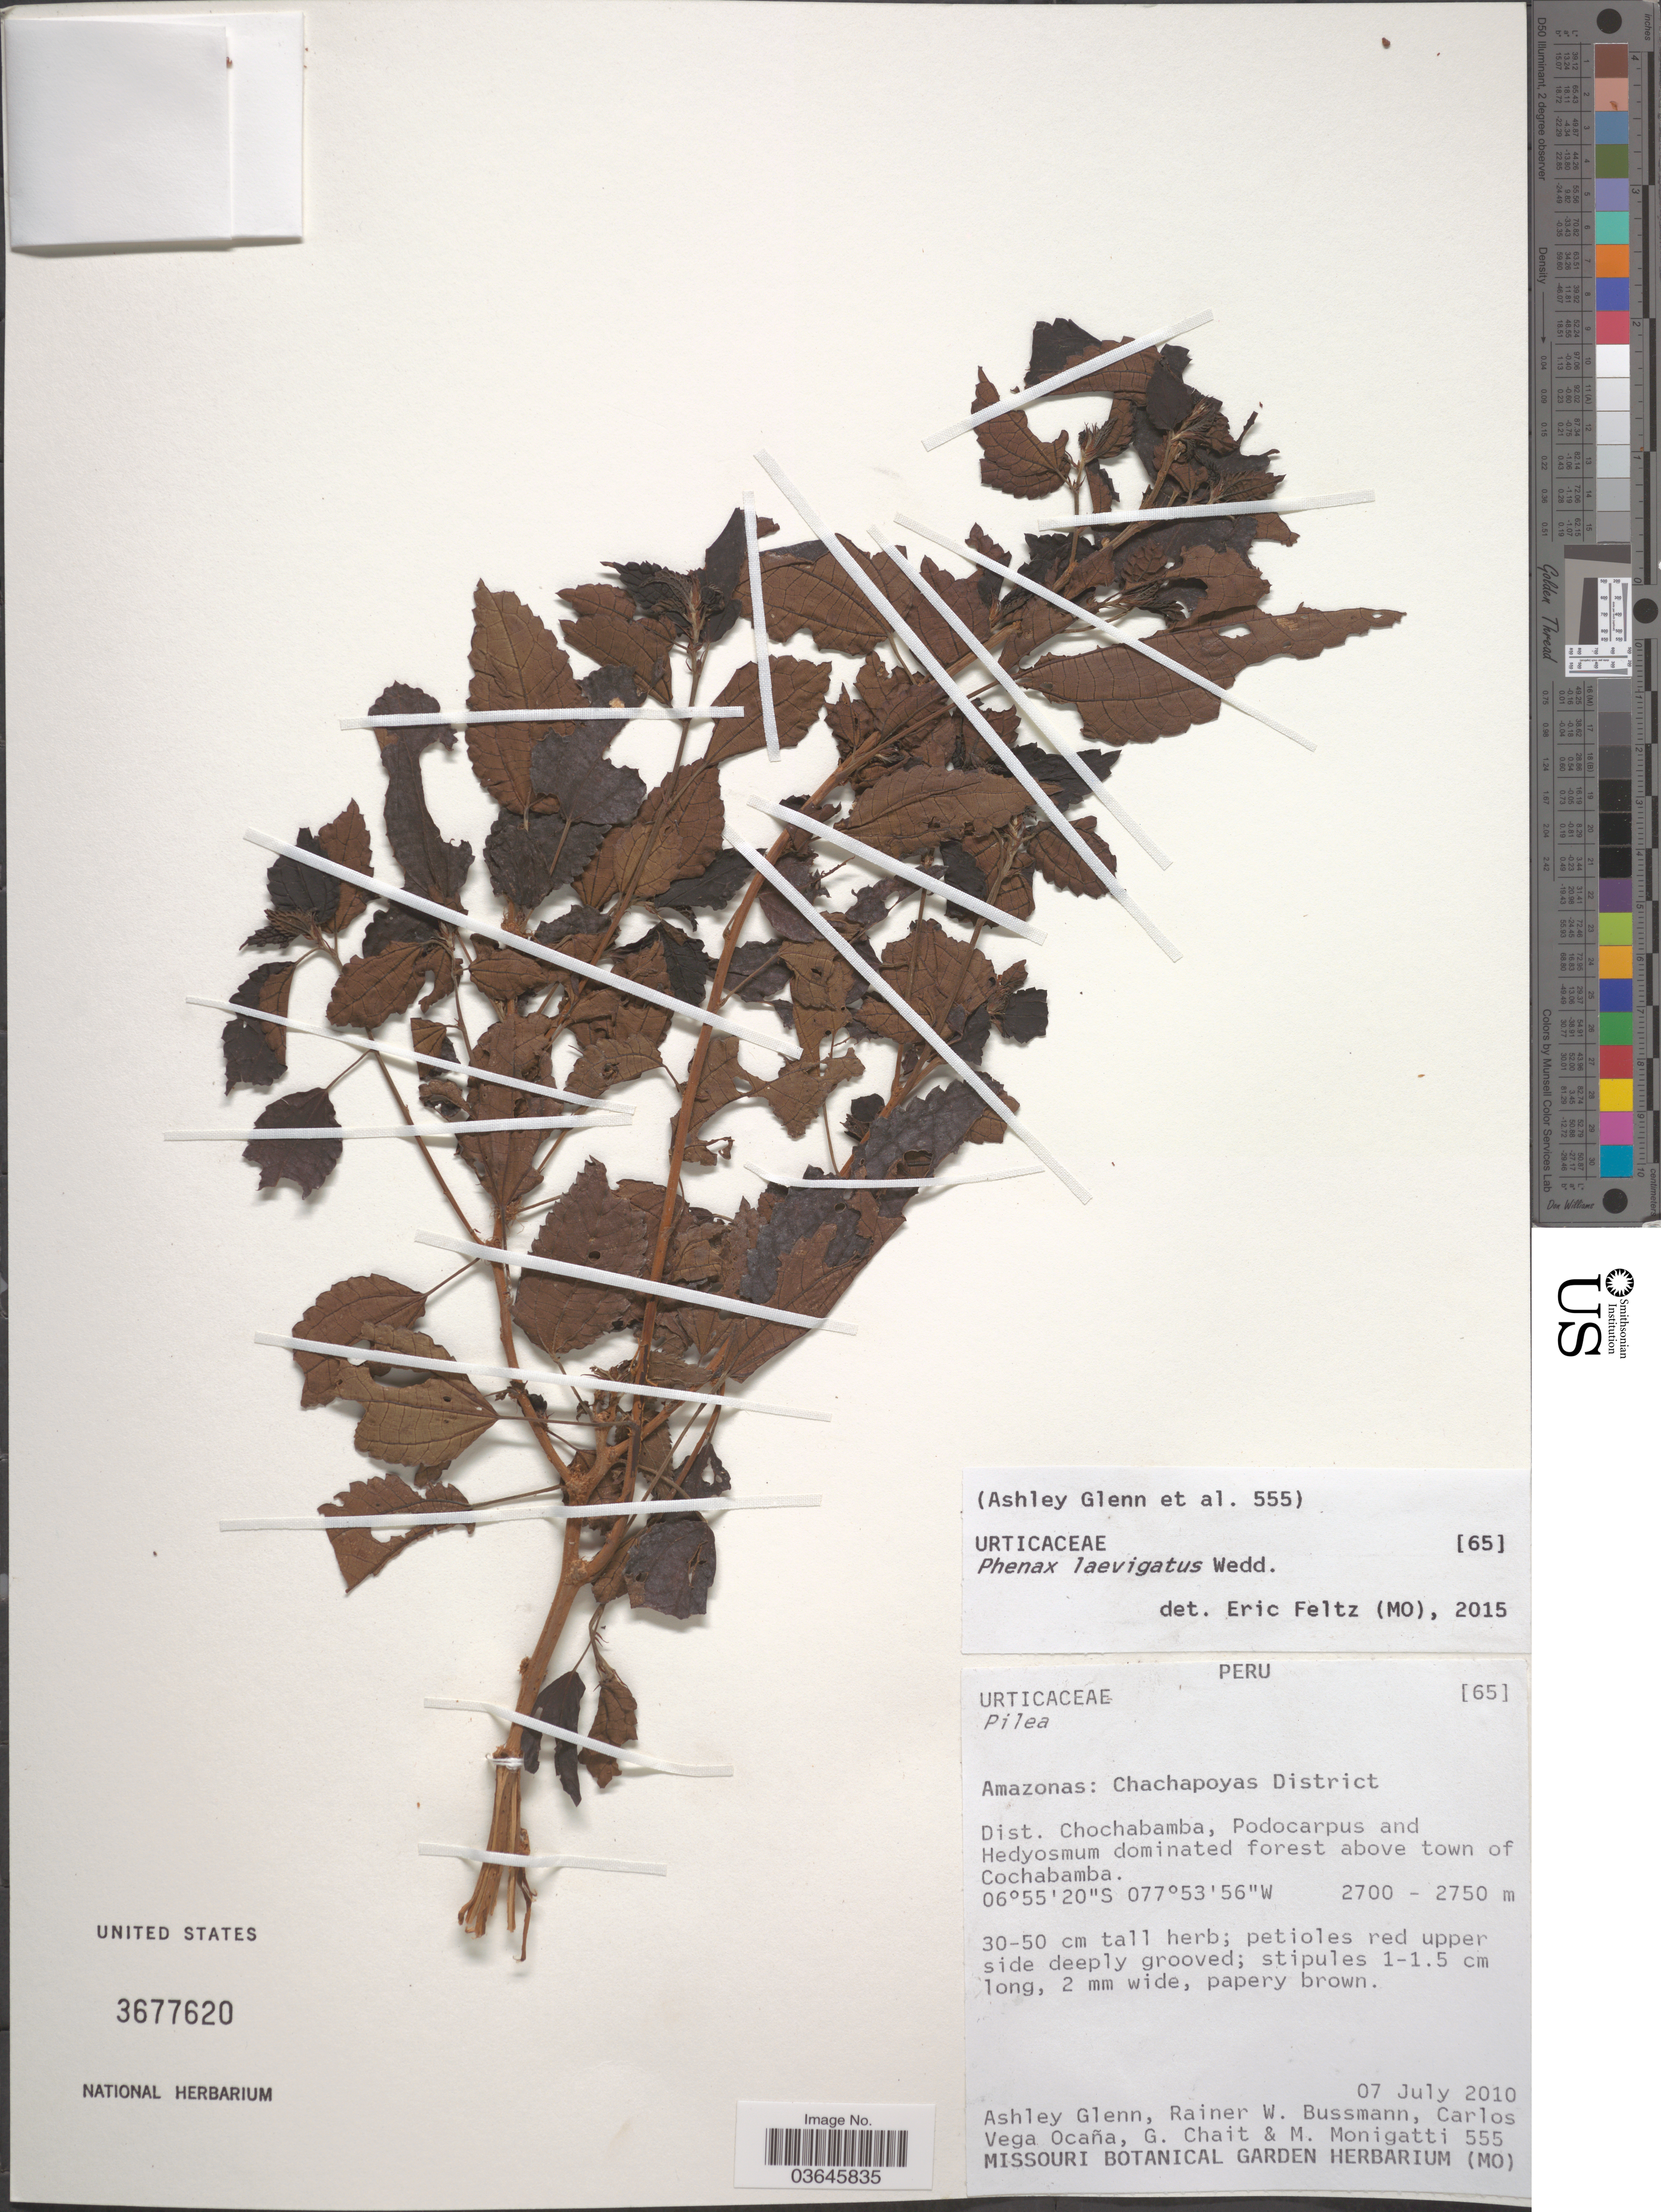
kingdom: Plantae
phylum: Tracheophyta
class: Magnoliopsida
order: Rosales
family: Urticaceae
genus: Phenax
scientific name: Phenax laevigatus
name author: Wedd.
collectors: A. Glenn, R. W. Bussmann, C. Ocaña, G. Chait & M. Monigatti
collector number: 555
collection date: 2010-07-07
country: Peru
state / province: Amazonas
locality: Chachapoyas District. Dist. Chochabamba, Podocarpus and Hedyosmum dominated forest above town of Cochabamba.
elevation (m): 2700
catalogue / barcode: US 3677620